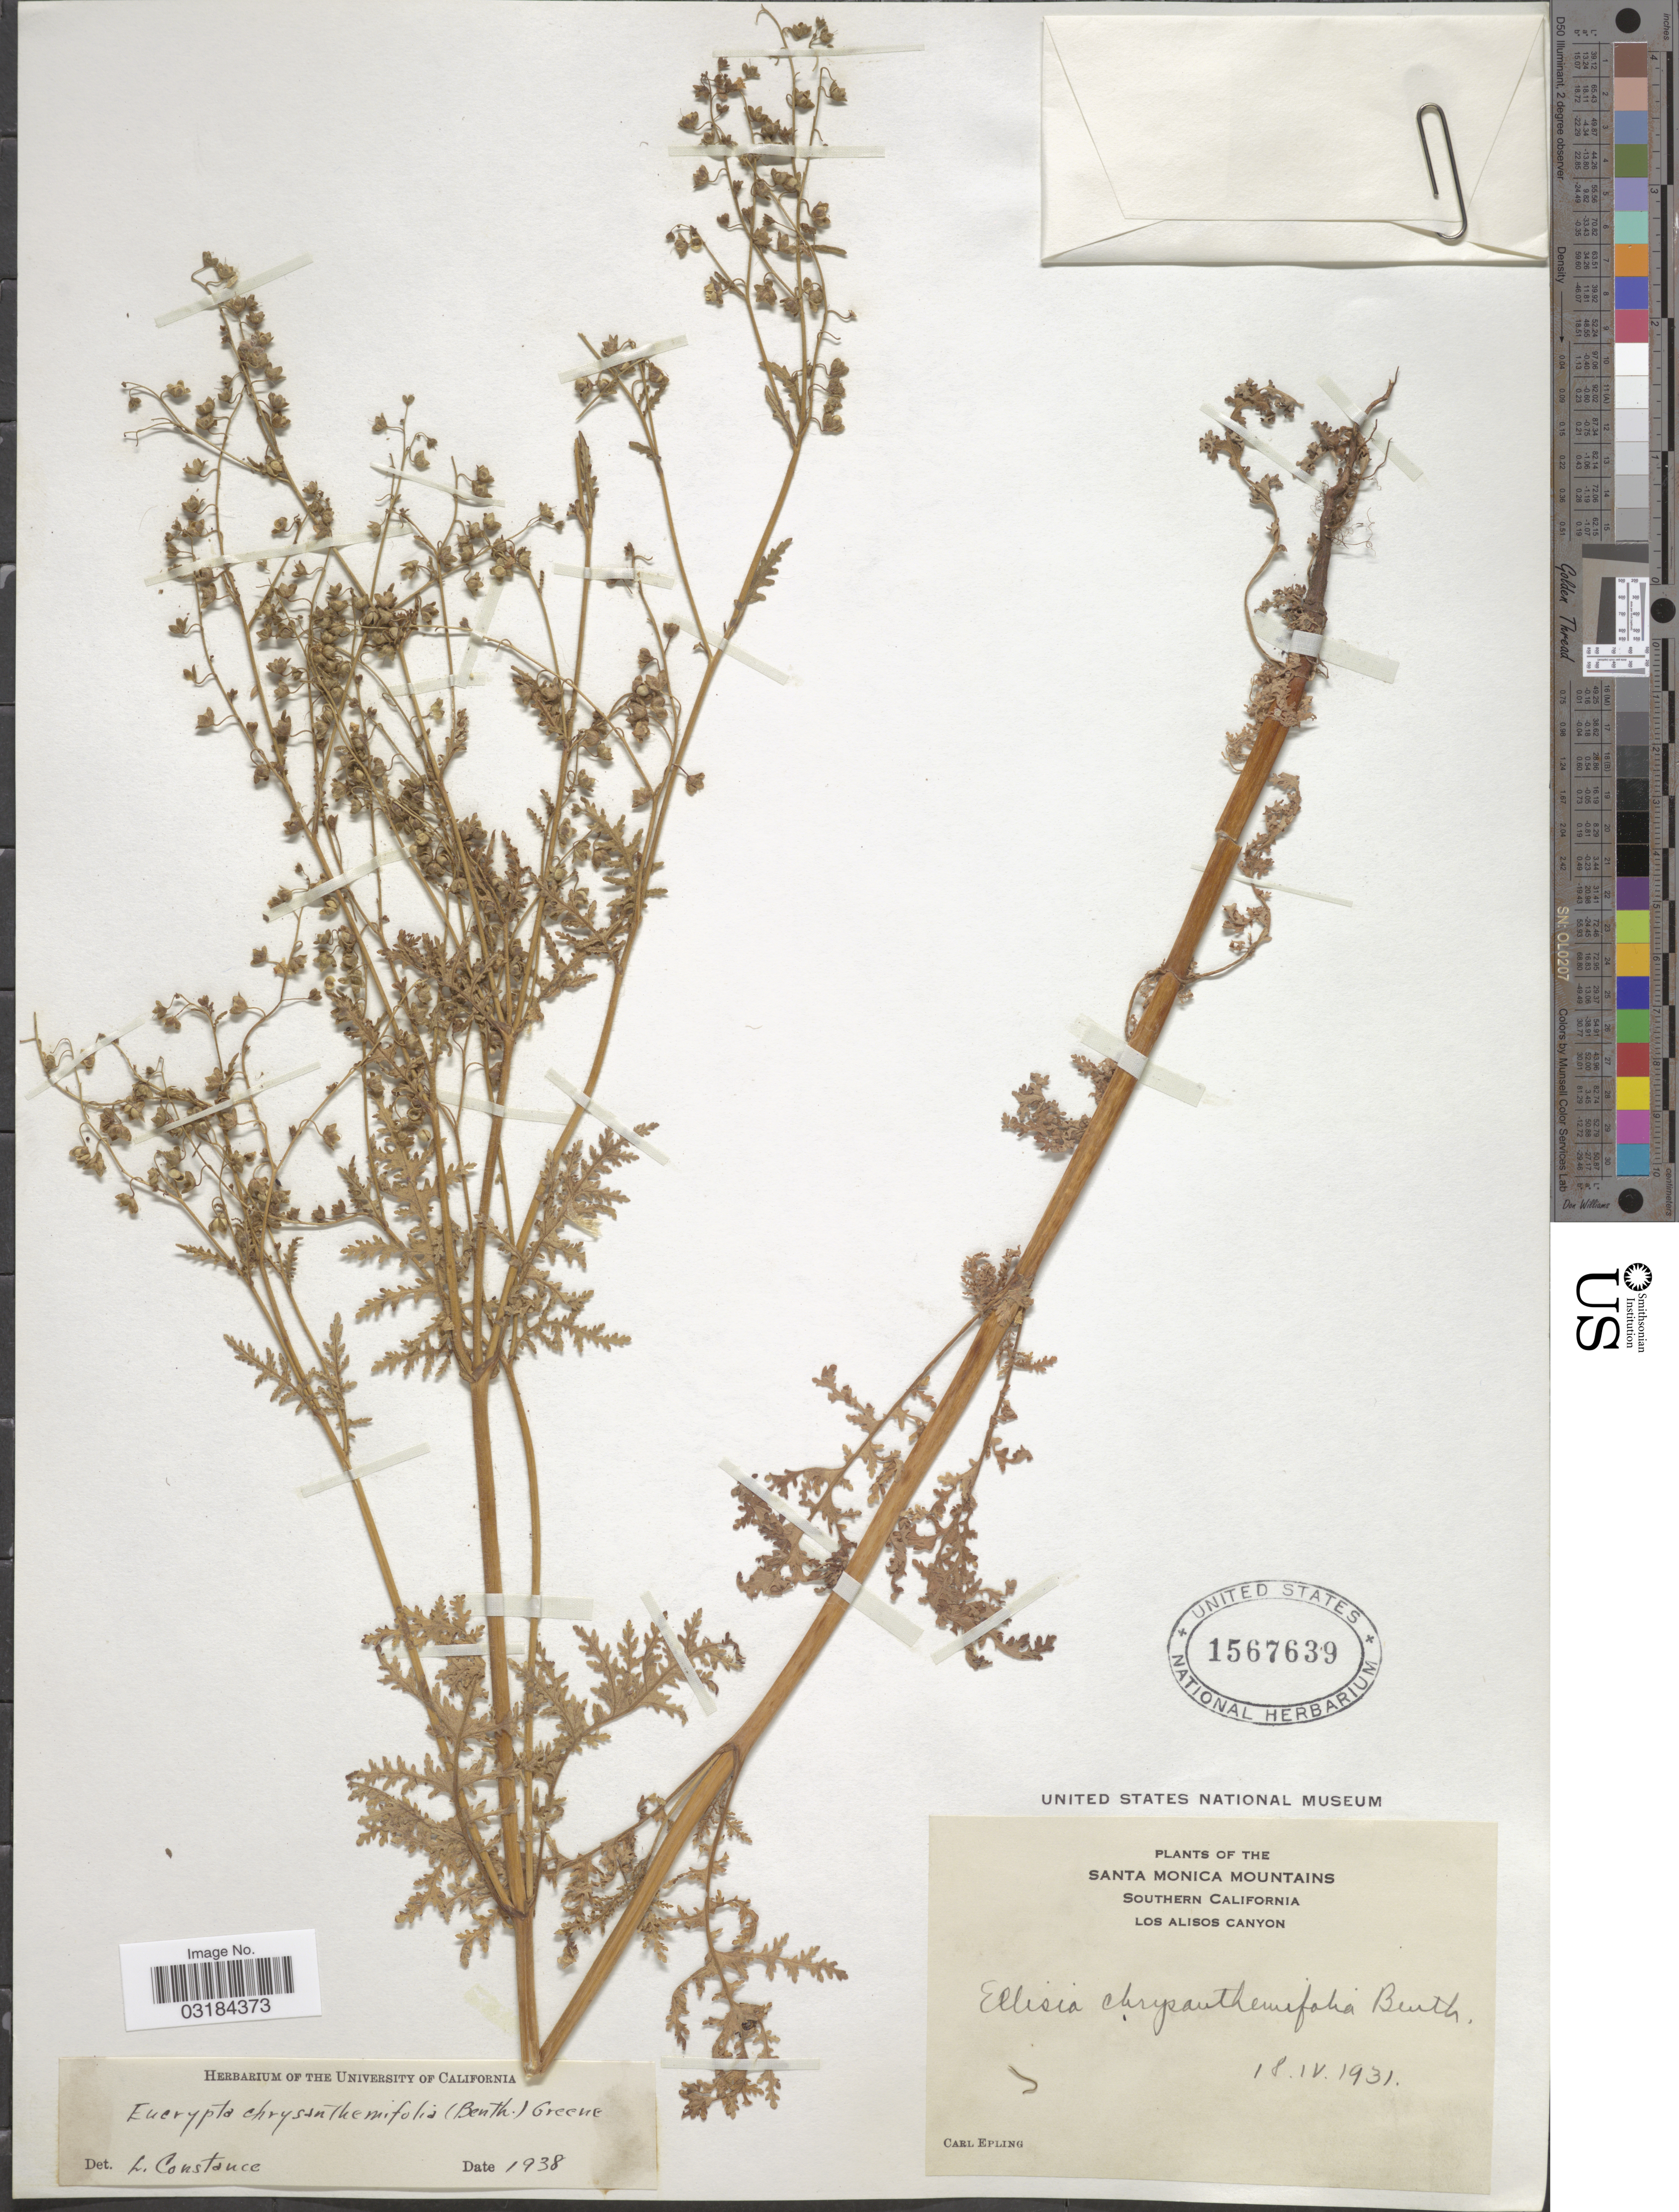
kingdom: Plantae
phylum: Tracheophyta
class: Magnoliopsida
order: Boraginales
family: Hydrophyllaceae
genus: Eucrypta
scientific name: Eucrypta chrysanthemifolia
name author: (Benth.) Greene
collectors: C. C. Epling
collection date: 1931-04-18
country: United States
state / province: California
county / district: Los Angeles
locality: Santa Monica Mountains, Southern California. Los Alisos Canyon.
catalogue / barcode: US 1567639